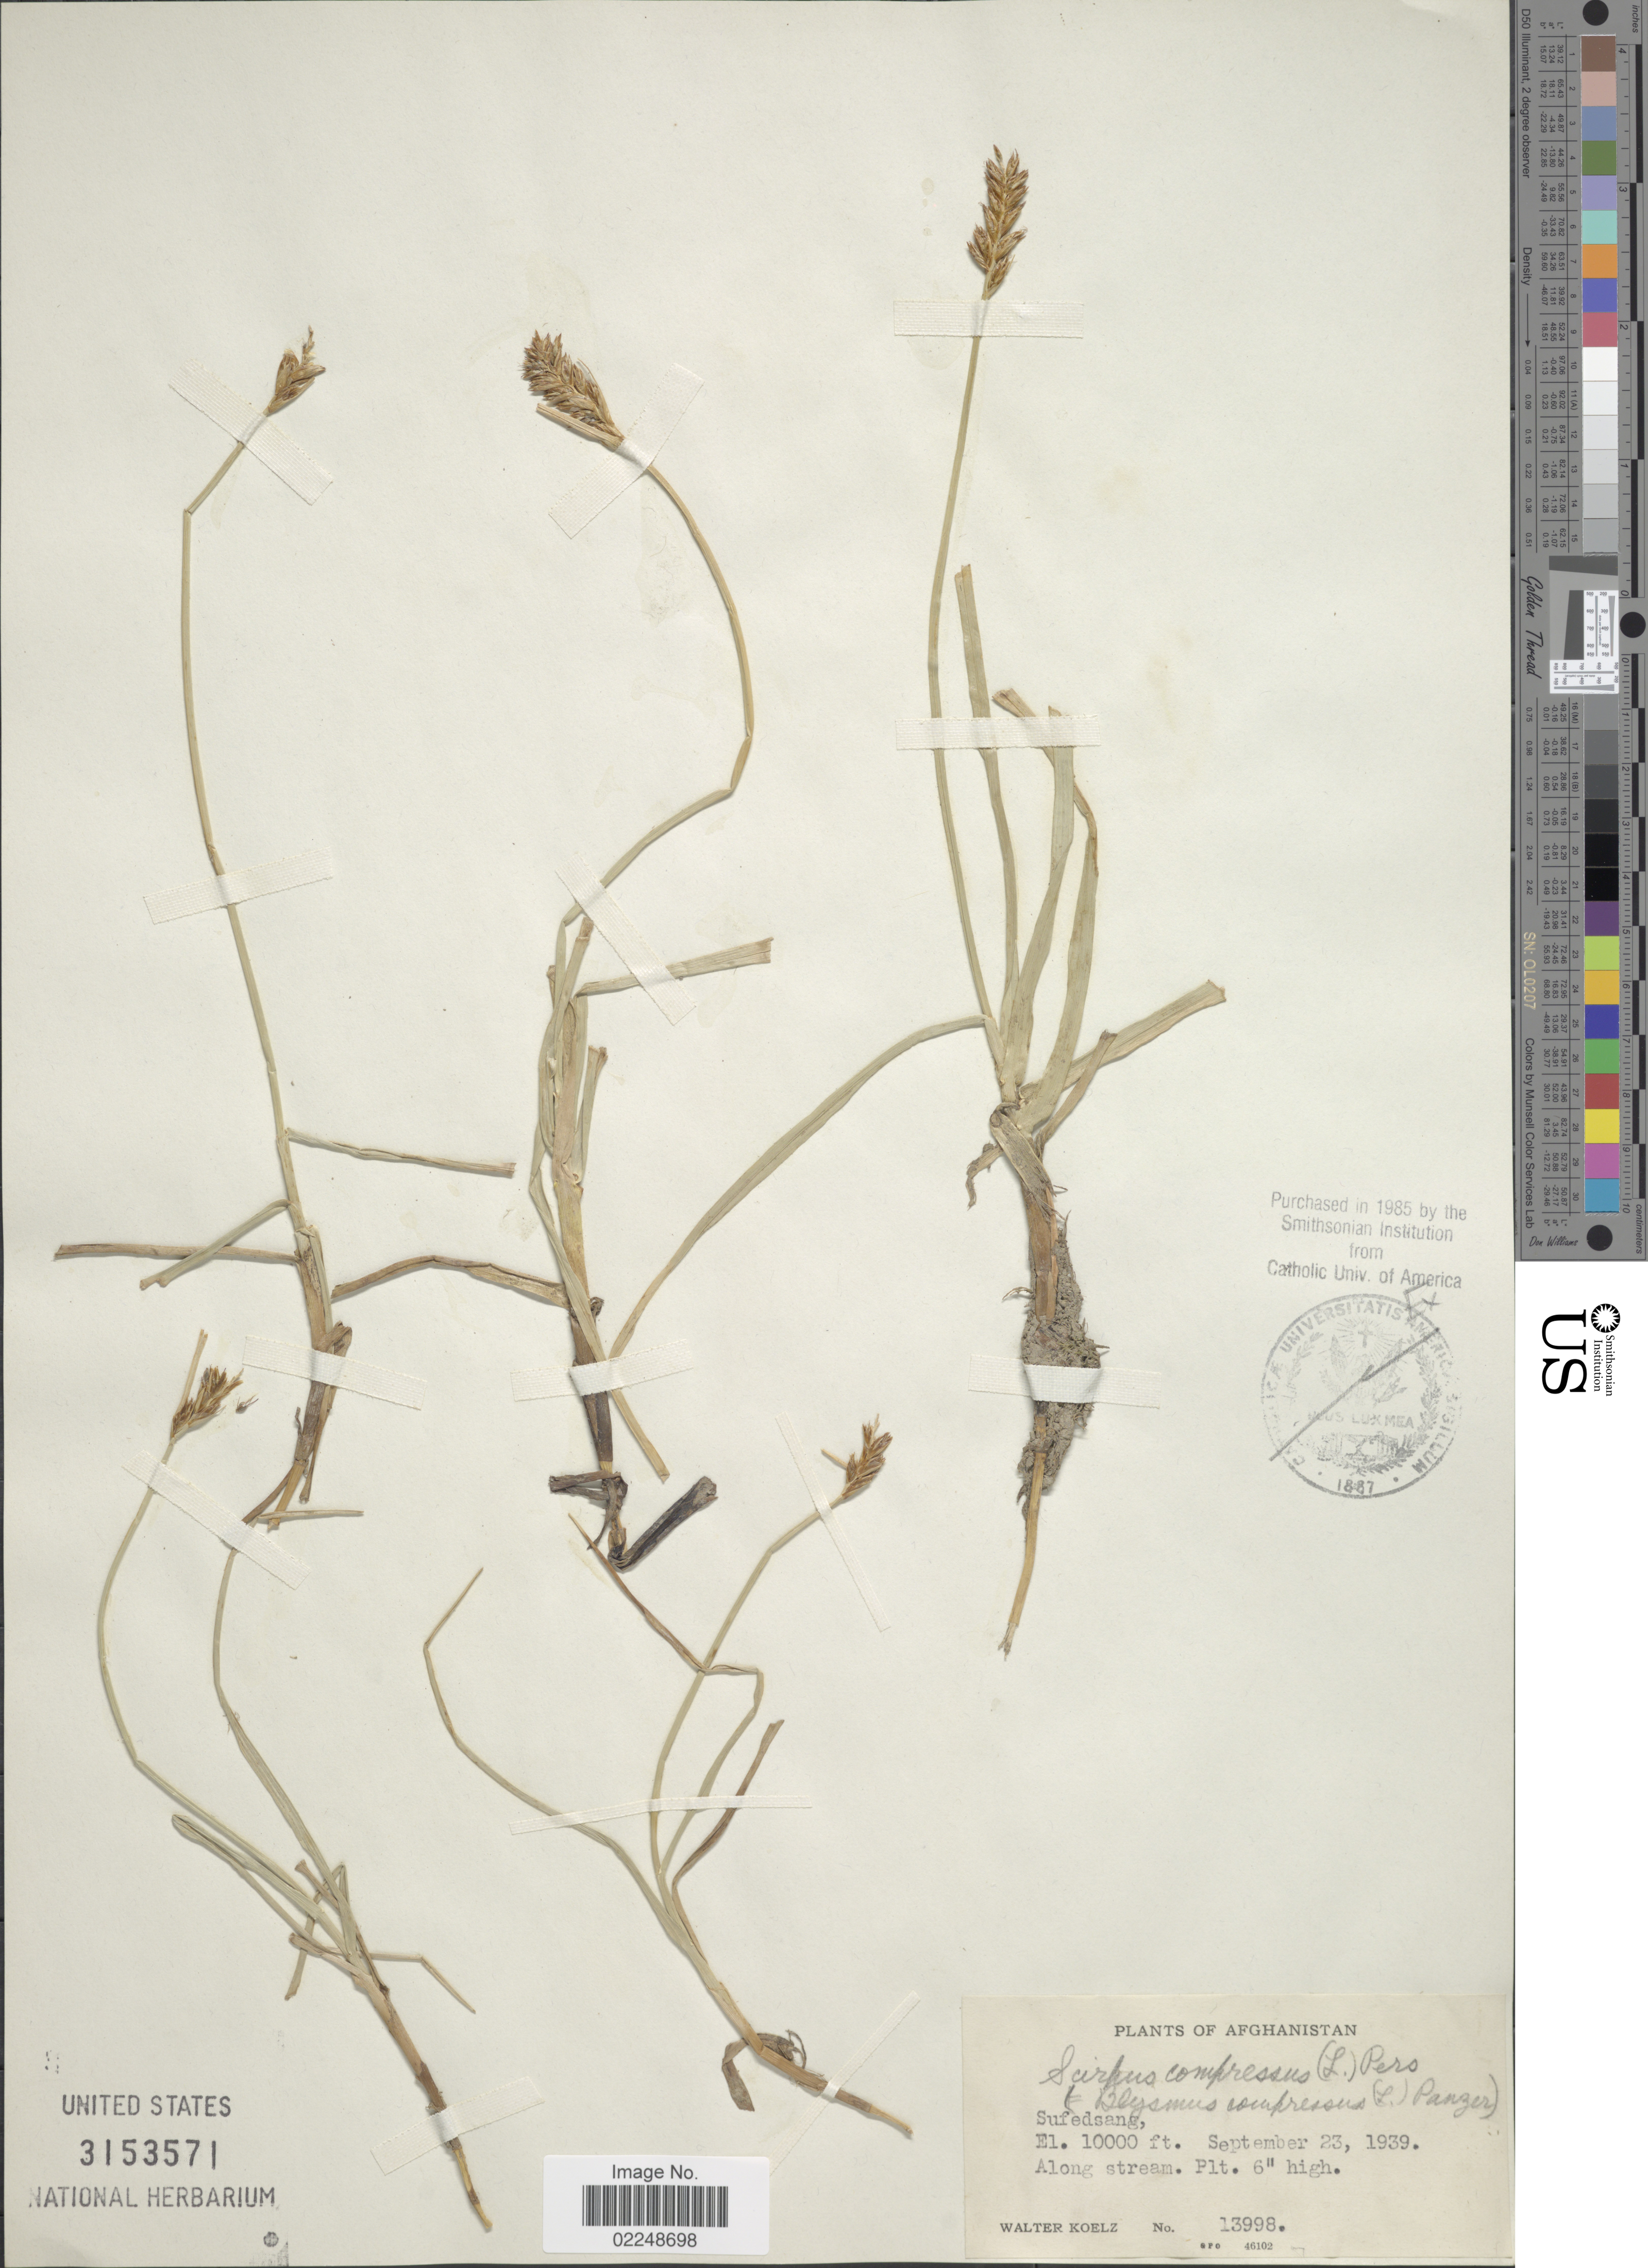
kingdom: Plantae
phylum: Tracheophyta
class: Liliopsida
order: Poales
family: Cyperaceae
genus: Blysmus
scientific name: Blysmus compressus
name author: (L.) Panzer ex Link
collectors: W. N. Koelz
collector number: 13998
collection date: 1939-09-23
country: Afghanistan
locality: Sufedsang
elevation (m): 3048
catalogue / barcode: US 3153571